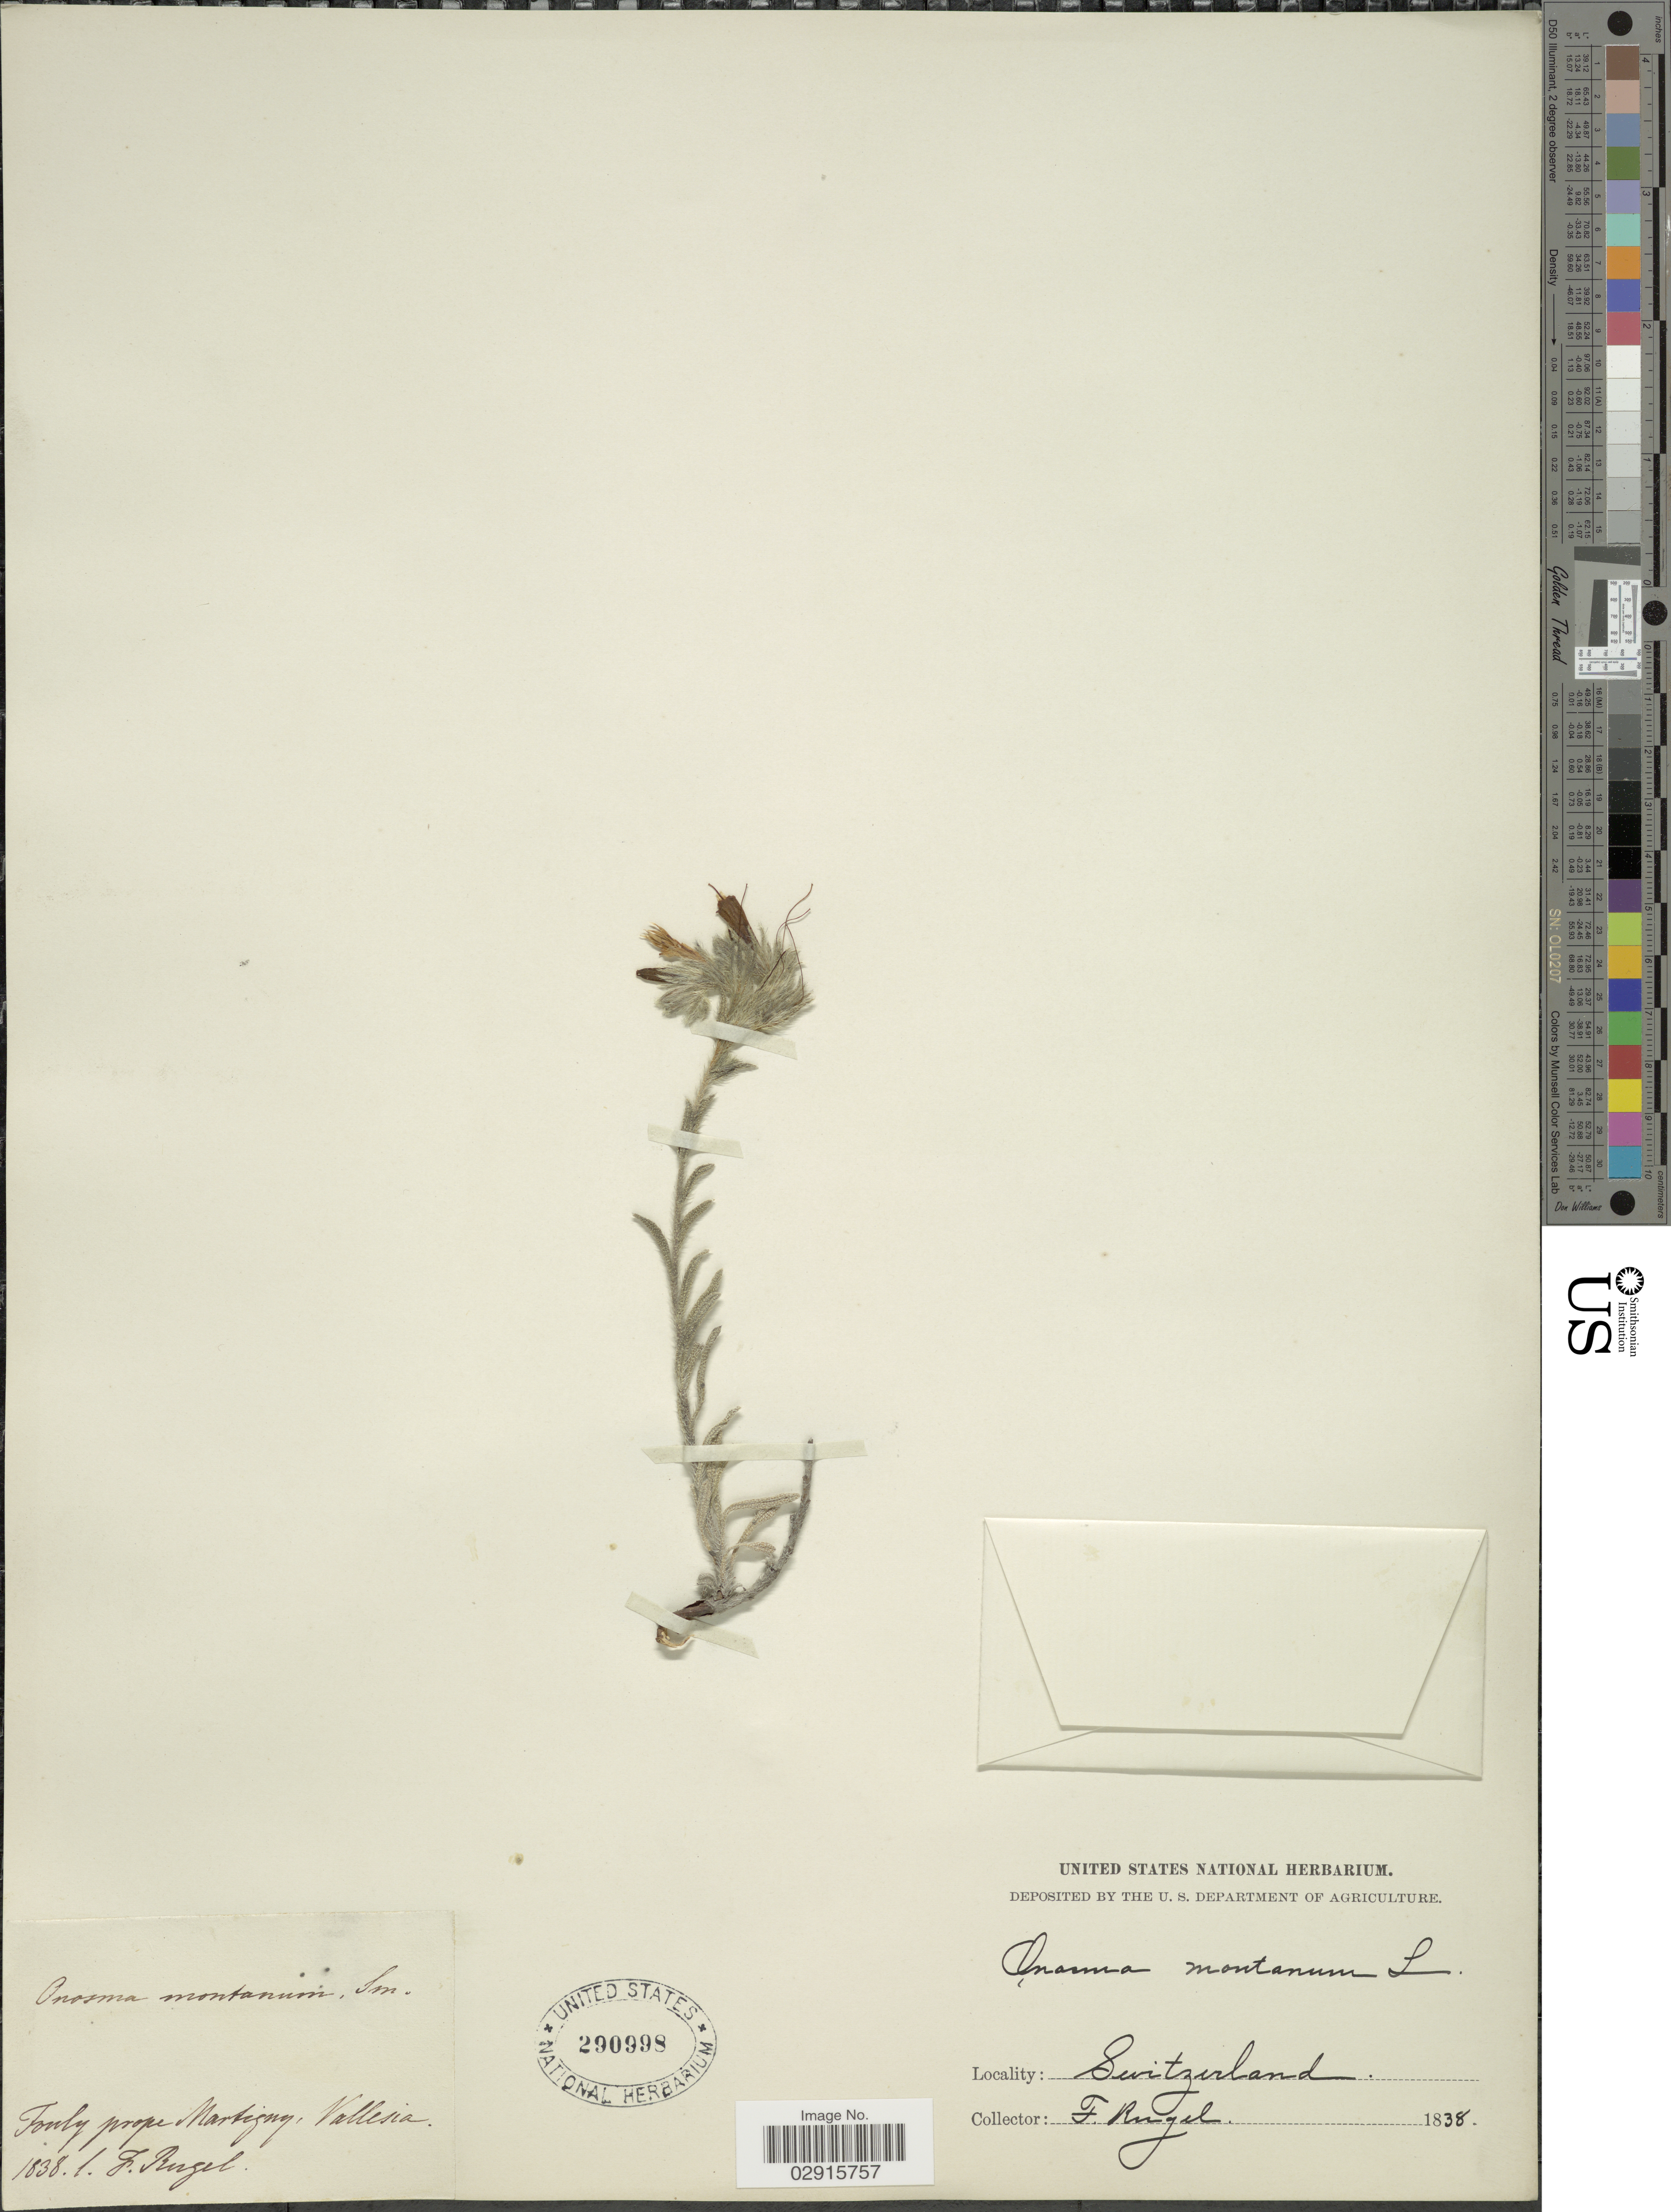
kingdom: Plantae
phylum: Tracheophyta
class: Magnoliopsida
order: Boraginales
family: Boraginaceae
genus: Onosma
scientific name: Onosma montana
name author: Sm.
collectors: F. Rugel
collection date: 1938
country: Switzerland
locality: Fouly prope Martigny, Vallesia.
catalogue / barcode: US 290998